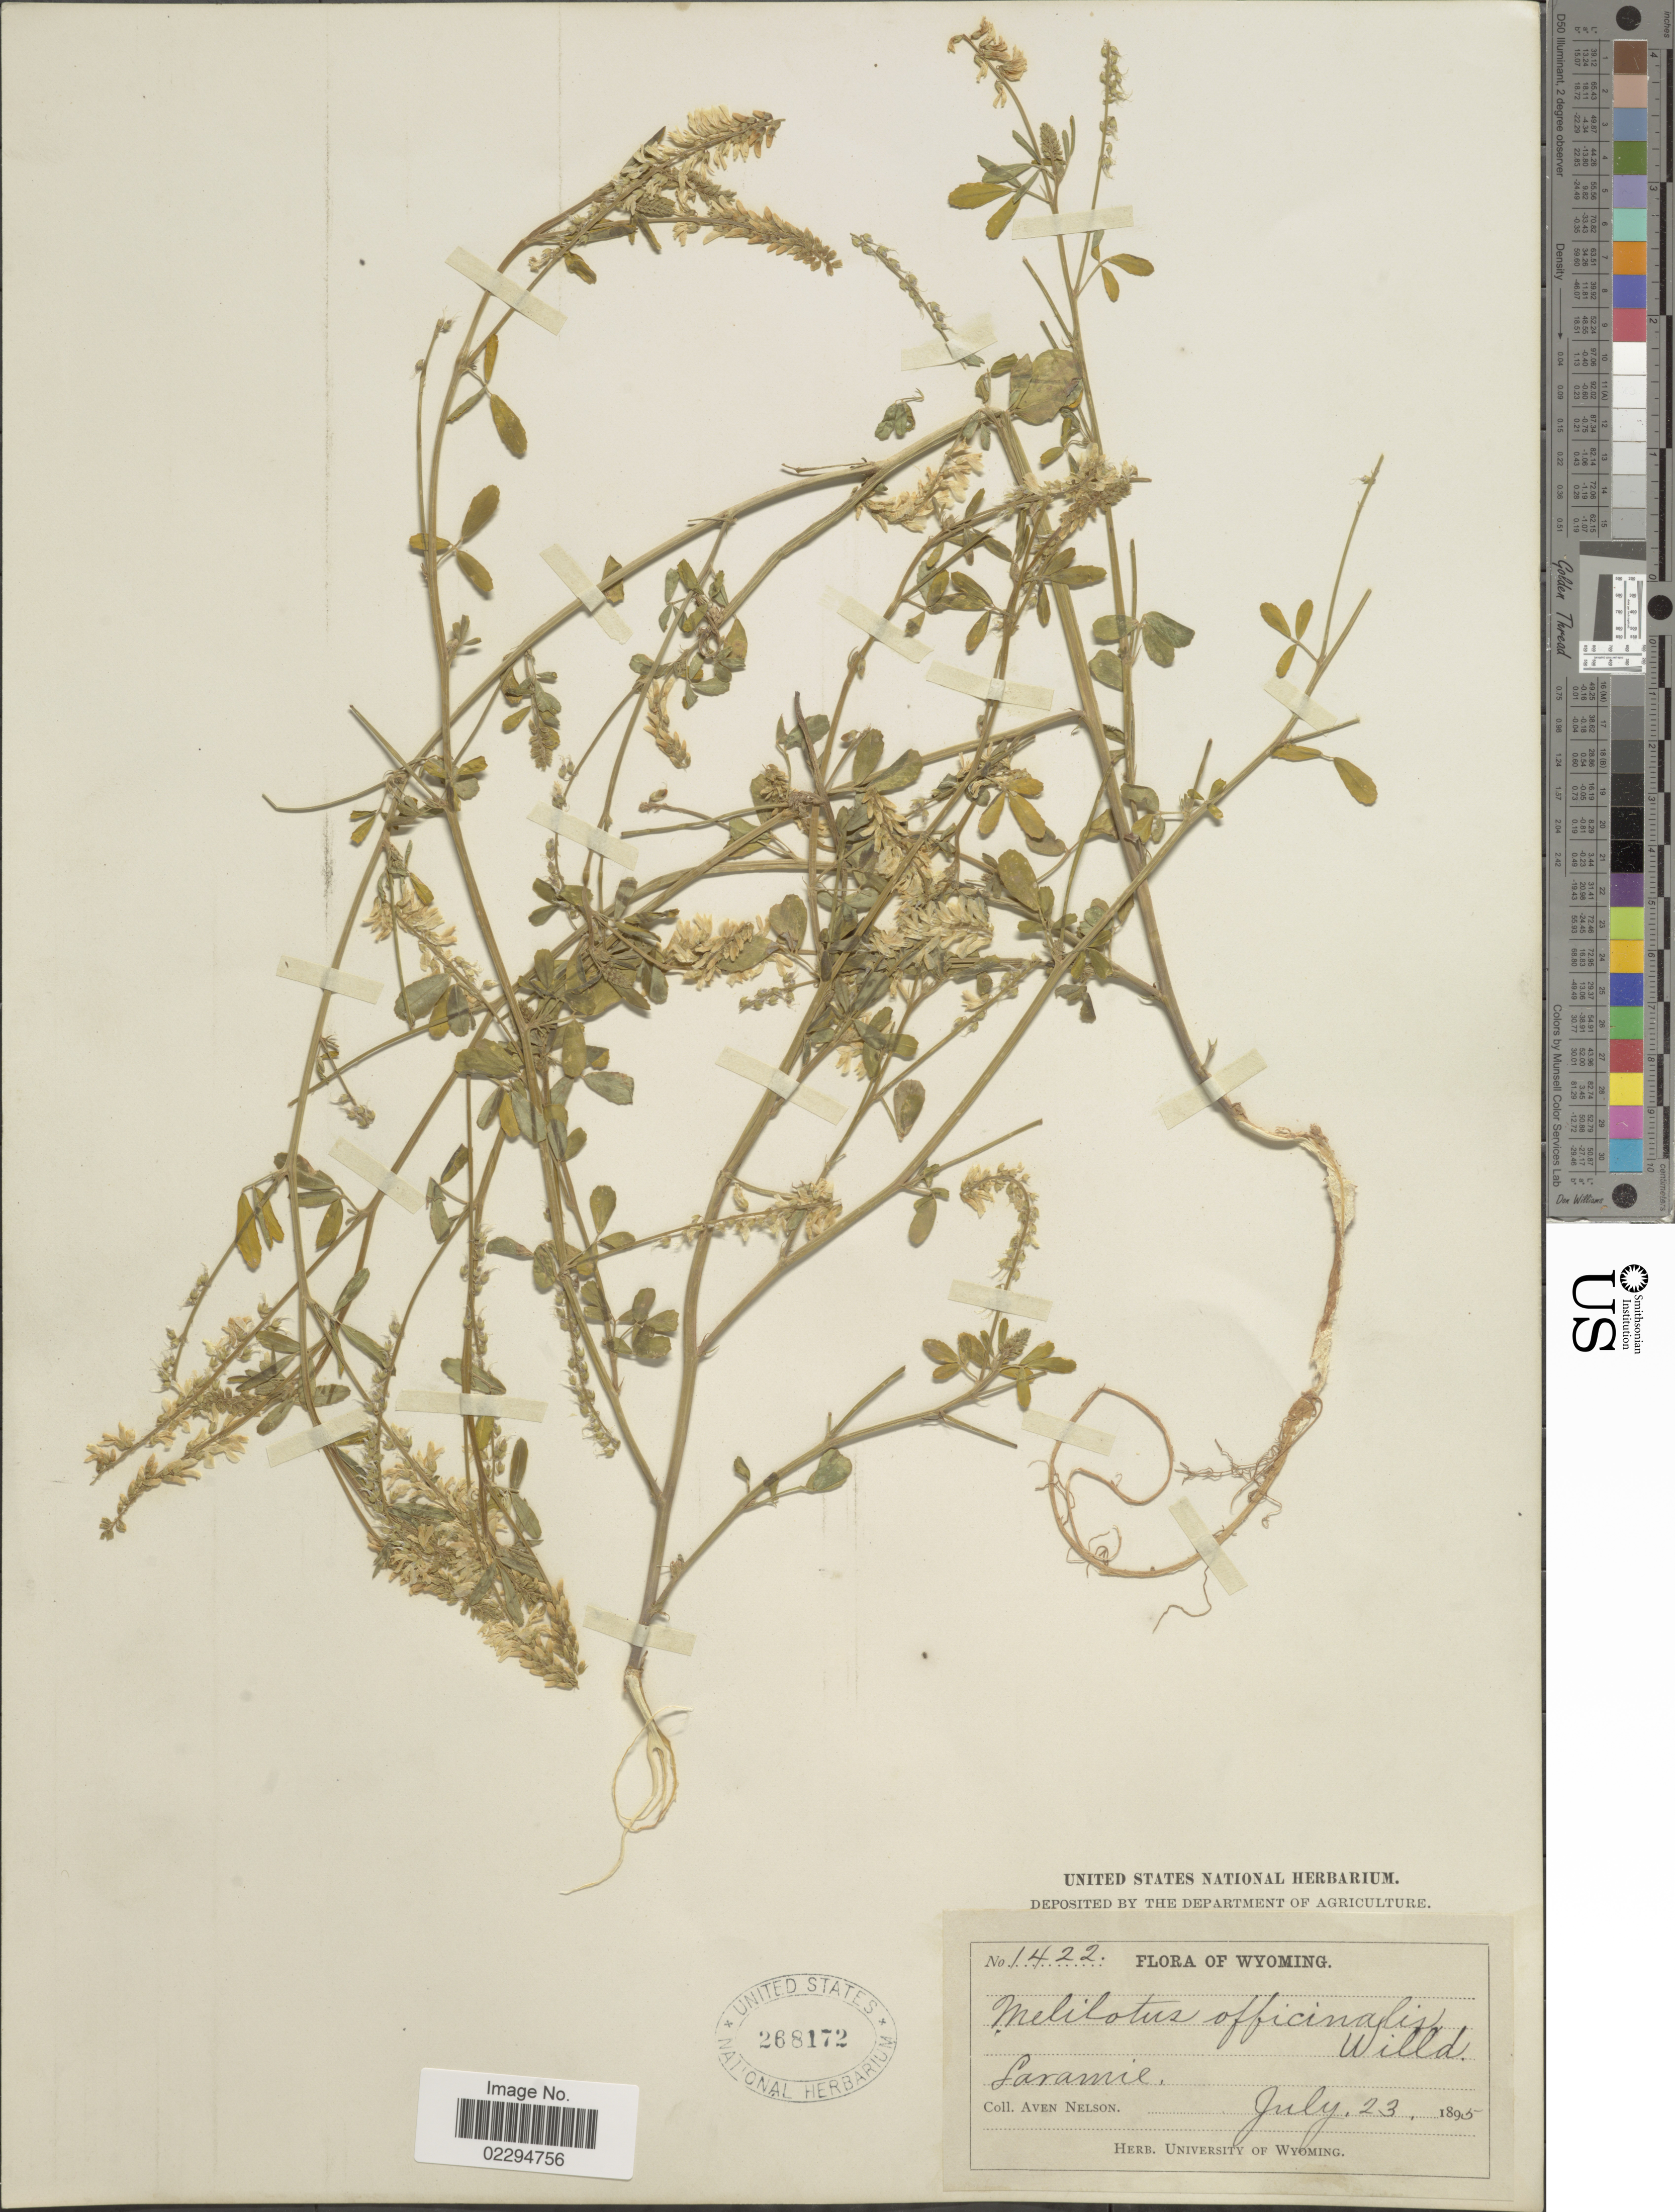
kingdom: Plantae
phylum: Tracheophyta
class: Magnoliopsida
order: Fabales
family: Fabaceae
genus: Melilotus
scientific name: Melilotus officinalis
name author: (L.) Lam.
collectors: A. Nelson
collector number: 1422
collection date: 1895-07-23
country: United States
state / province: Wyoming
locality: Laramie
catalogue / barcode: US 268172